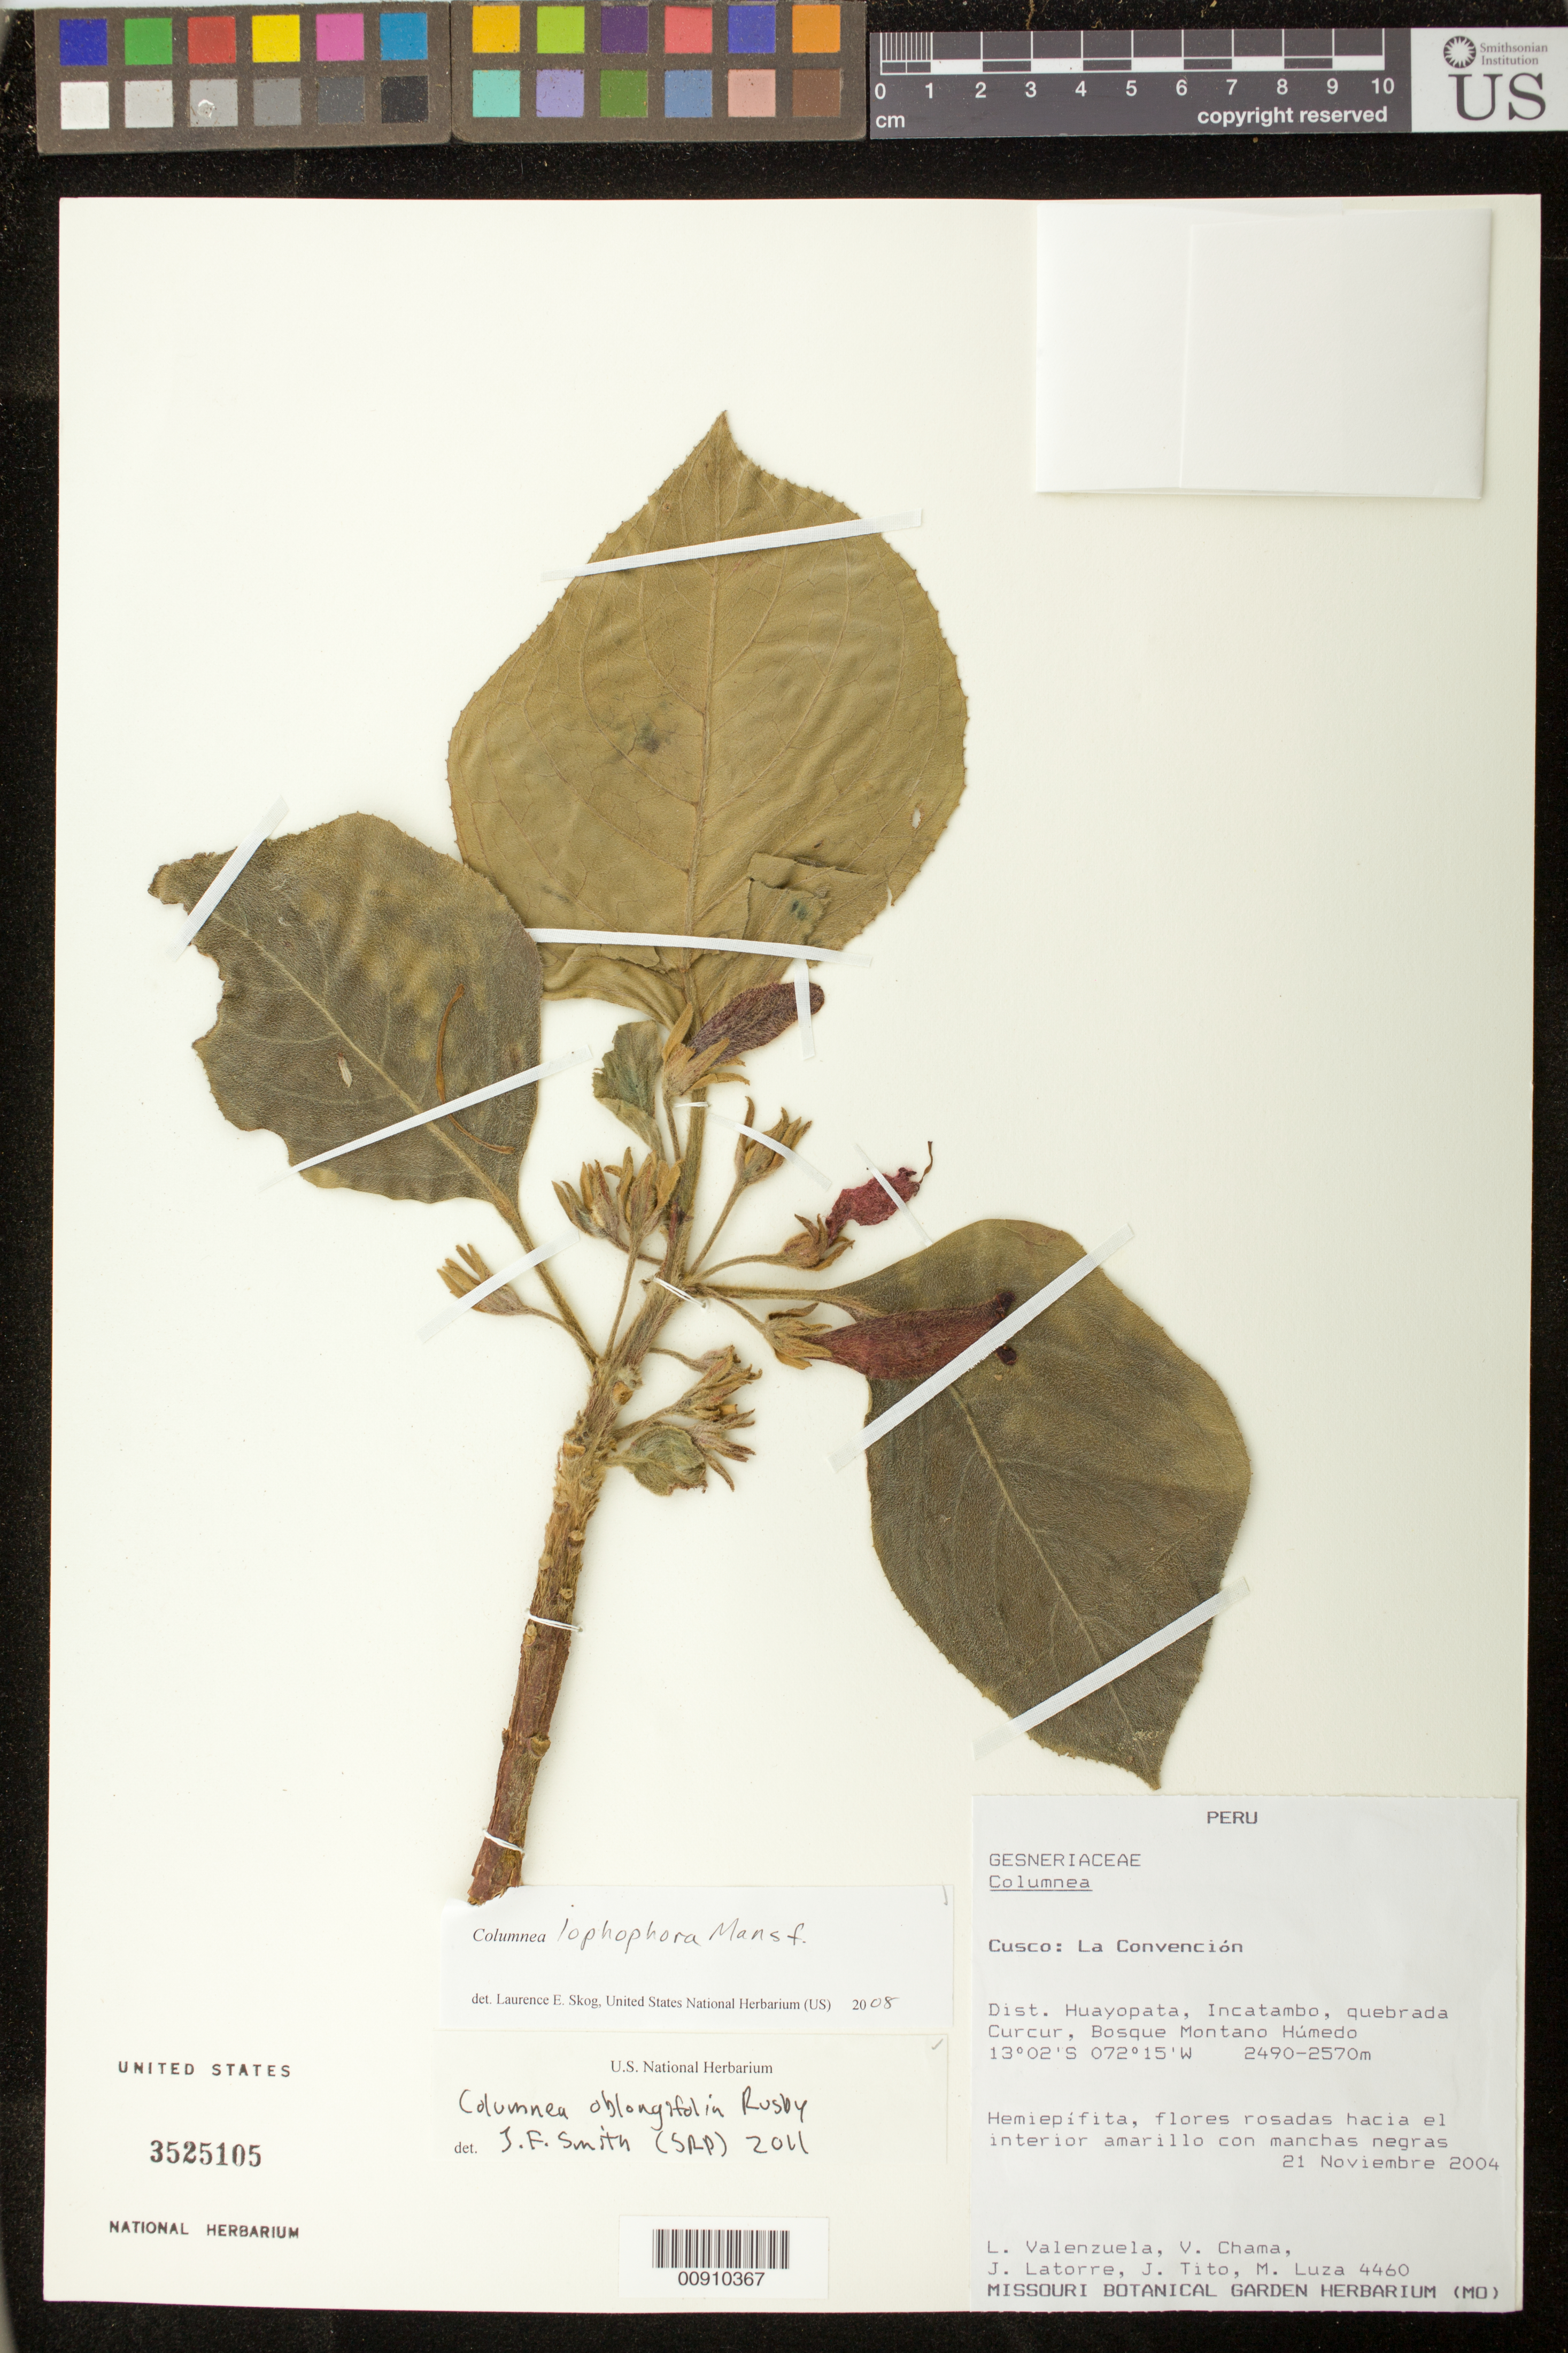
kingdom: Plantae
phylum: Tracheophyta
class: Magnoliopsida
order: Lamiales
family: Gesneriaceae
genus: Columnea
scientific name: Columnea oblongifolia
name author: Rusby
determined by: Smith, J. F.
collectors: L. Valenzuela & et al.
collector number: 4460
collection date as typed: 21 Nov 2004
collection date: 2004-11-21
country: Peru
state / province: Cusco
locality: Cusco: La Convención. Dist. Huayopata, Incatambo, quebrada Curcur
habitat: Bosque montano húmedo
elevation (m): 2490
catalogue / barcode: US 3525105